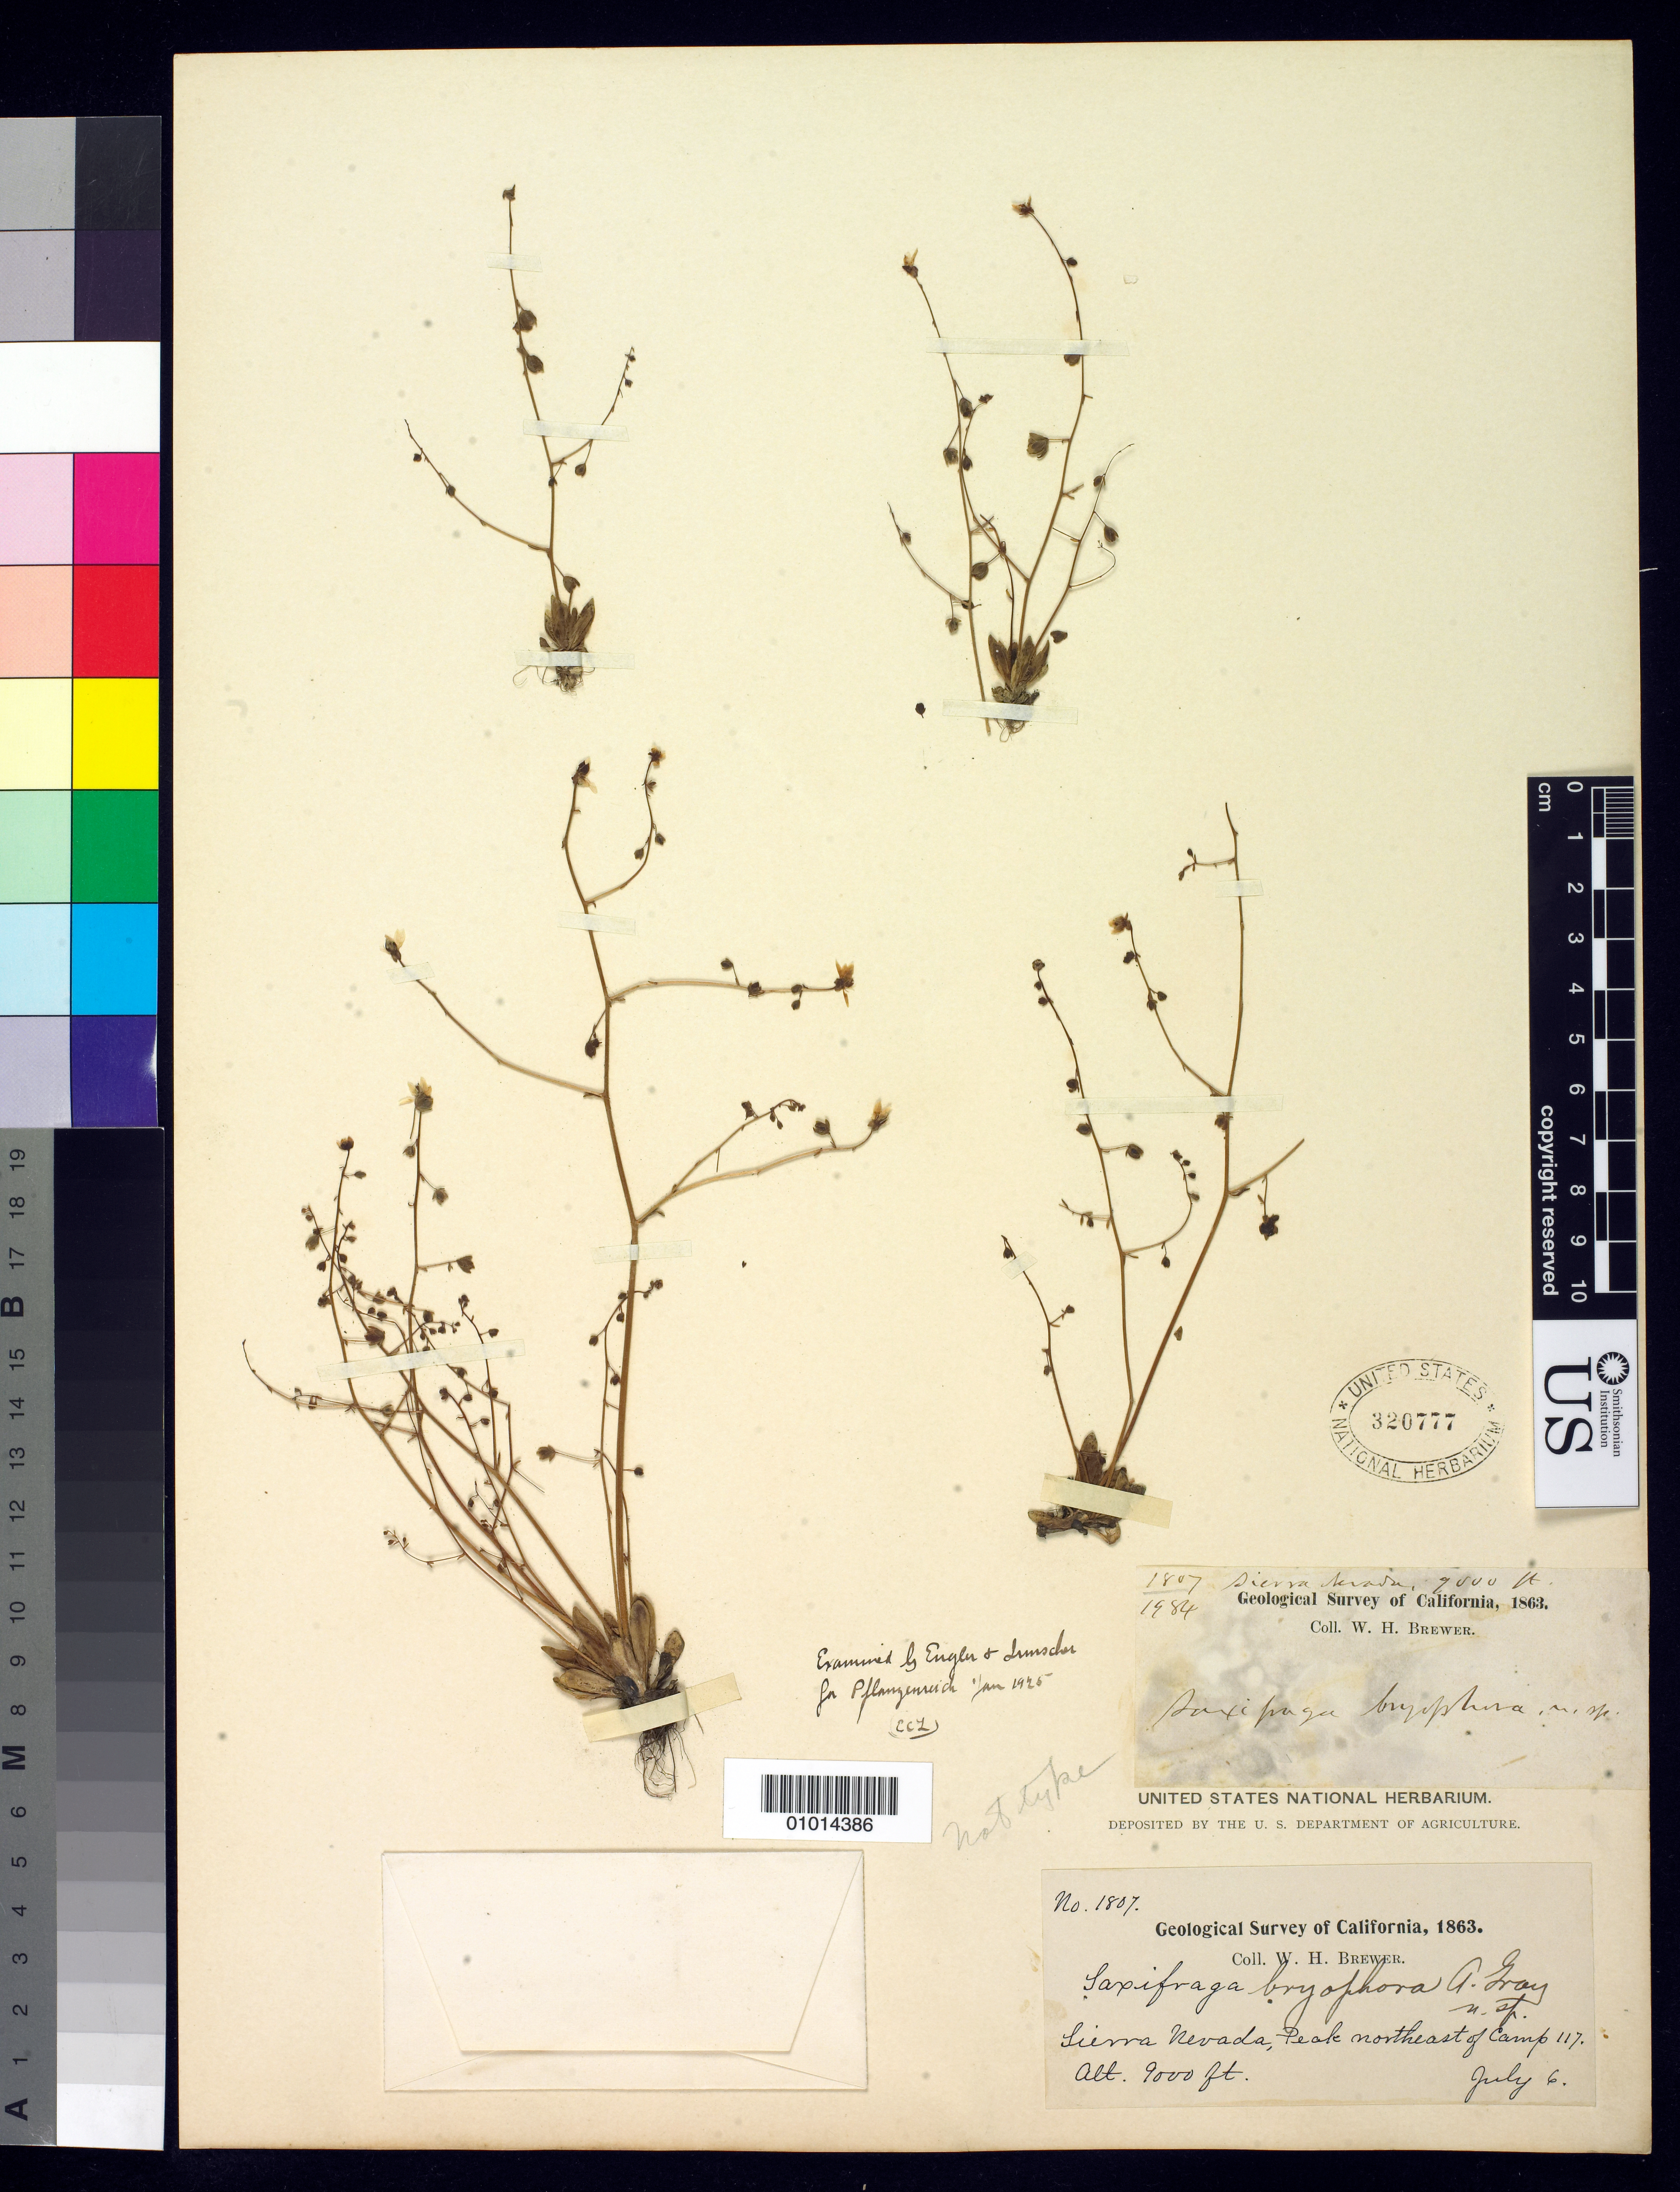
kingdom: Plantae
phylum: Tracheophyta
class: Magnoliopsida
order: Saxifragales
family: Saxifragaceae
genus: Saxifraga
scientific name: Saxifraga bryophora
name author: A. Gray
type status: Syntype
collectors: W. H. Brewer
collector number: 1807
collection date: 1863-07-06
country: United States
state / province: California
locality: Sierra Nevada, peak northeast of camp 117.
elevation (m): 2743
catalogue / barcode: US 320777